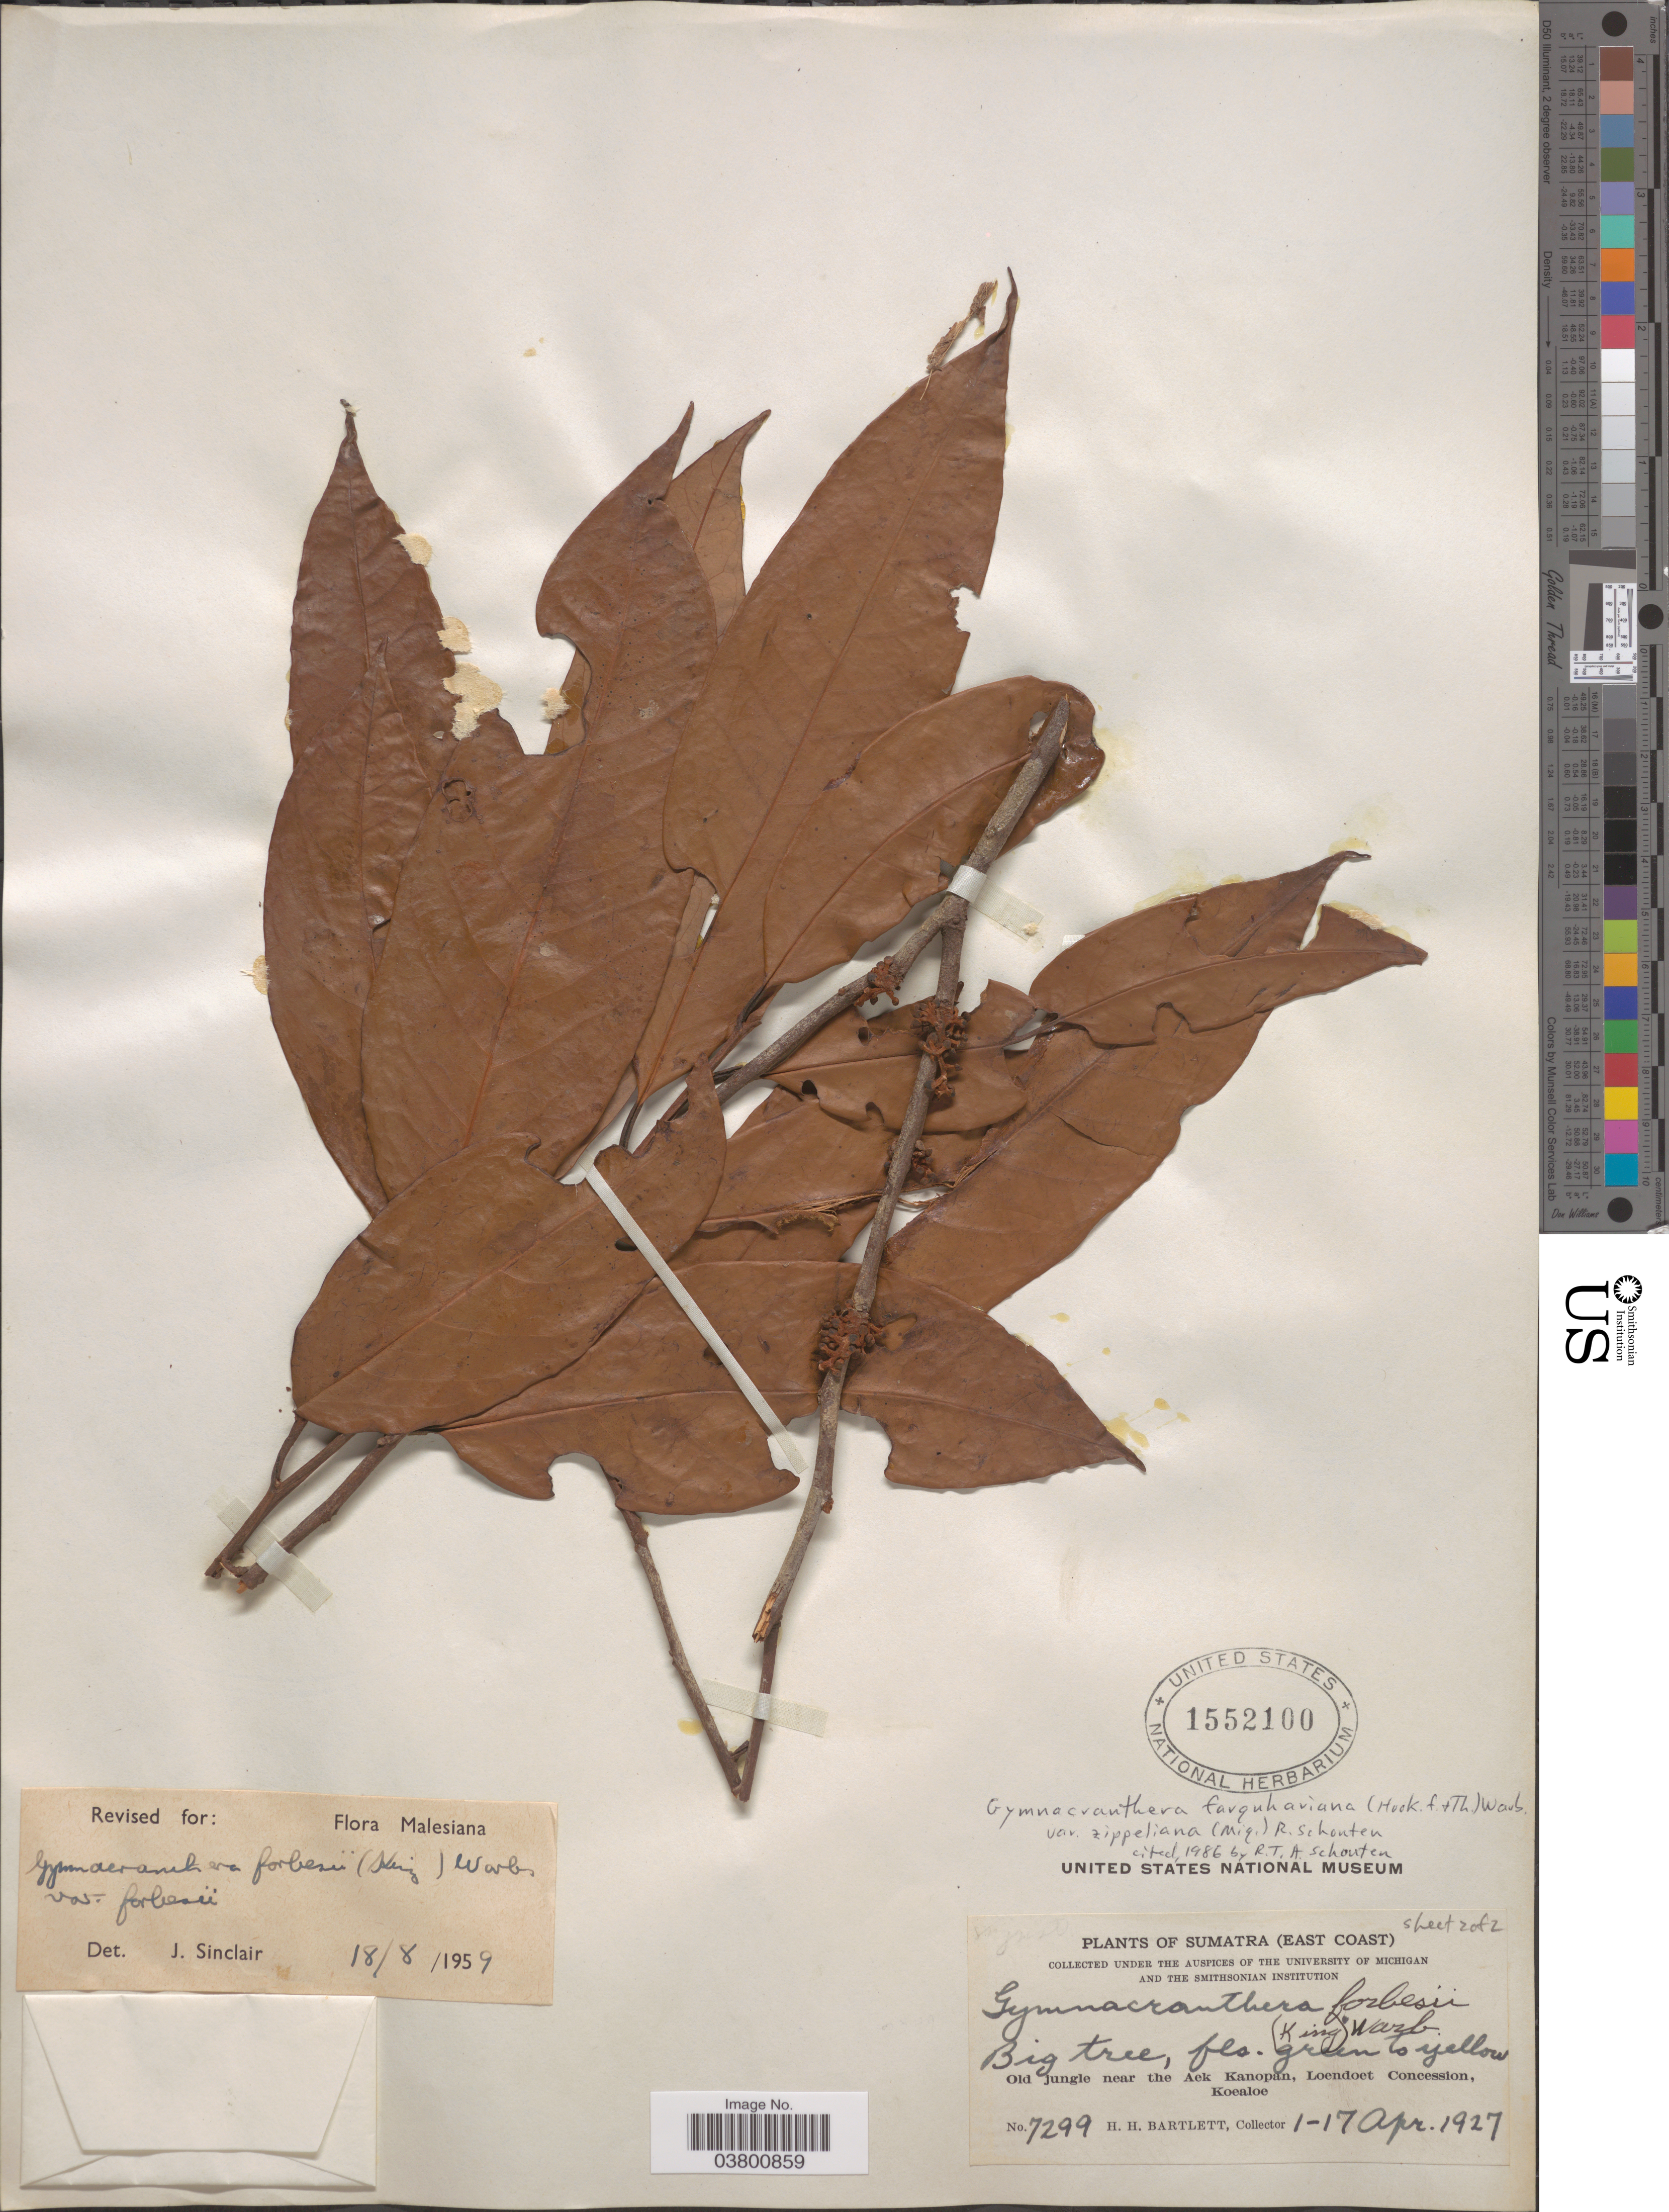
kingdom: Plantae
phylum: Tracheophyta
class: Magnoliopsida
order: Magnoliales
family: Myristicaceae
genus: Gymnacranthera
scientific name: Gymnacranthera farquhariana var. zippeliana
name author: (Miq.) R.T.A. Schouten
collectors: H. H. Bartlett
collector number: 7299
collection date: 1927-04-01/1927-04-17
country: Indonesia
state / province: Sumatra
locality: East Coast. Old jungle near the Aek Kanopan, Loendoet Concession, Koealoe.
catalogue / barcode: US 1552100